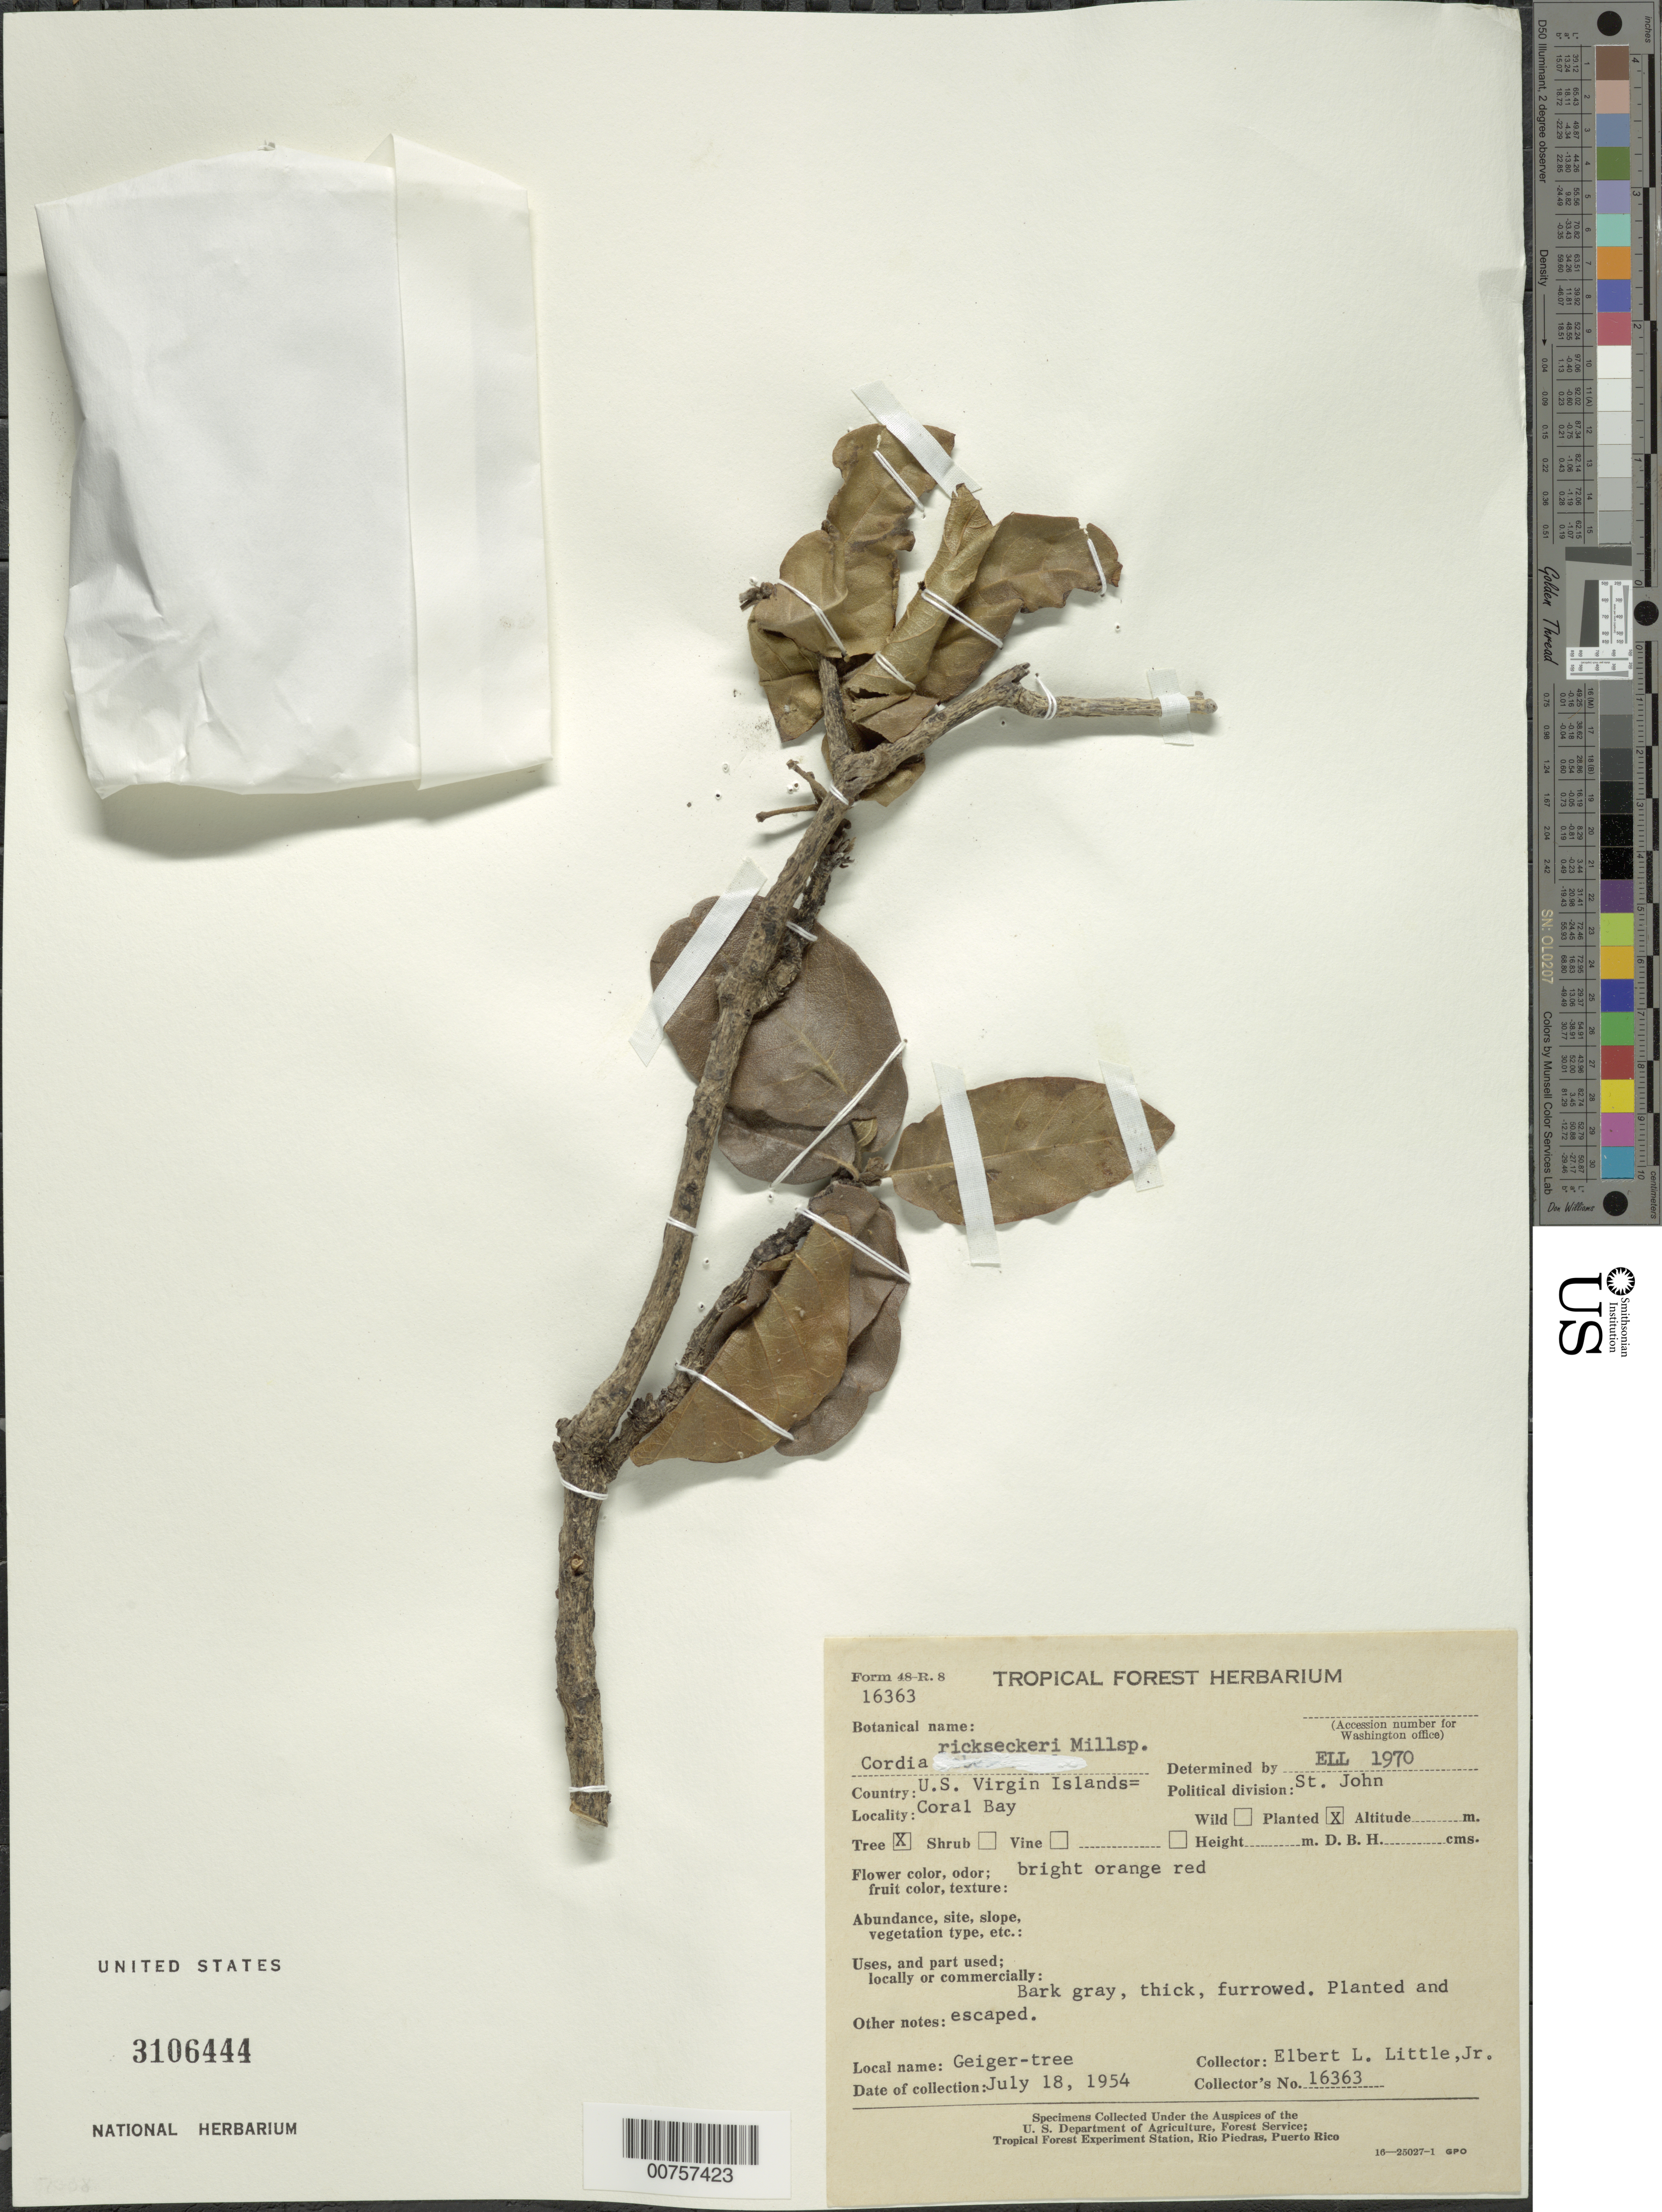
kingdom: Plantae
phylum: Tracheophyta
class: Magnoliopsida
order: Boraginales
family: Cordiaceae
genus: Cordia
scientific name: Cordia rickseckeri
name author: Millsp.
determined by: Little, Elbert L., Jr., (FSSR), United States Department of Agriculture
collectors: E. L. Little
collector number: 16363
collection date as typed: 18 Jul 1954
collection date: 1954-07-18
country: U.S. Virgin Islands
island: St. John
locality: Coral Bay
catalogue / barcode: US 3106444